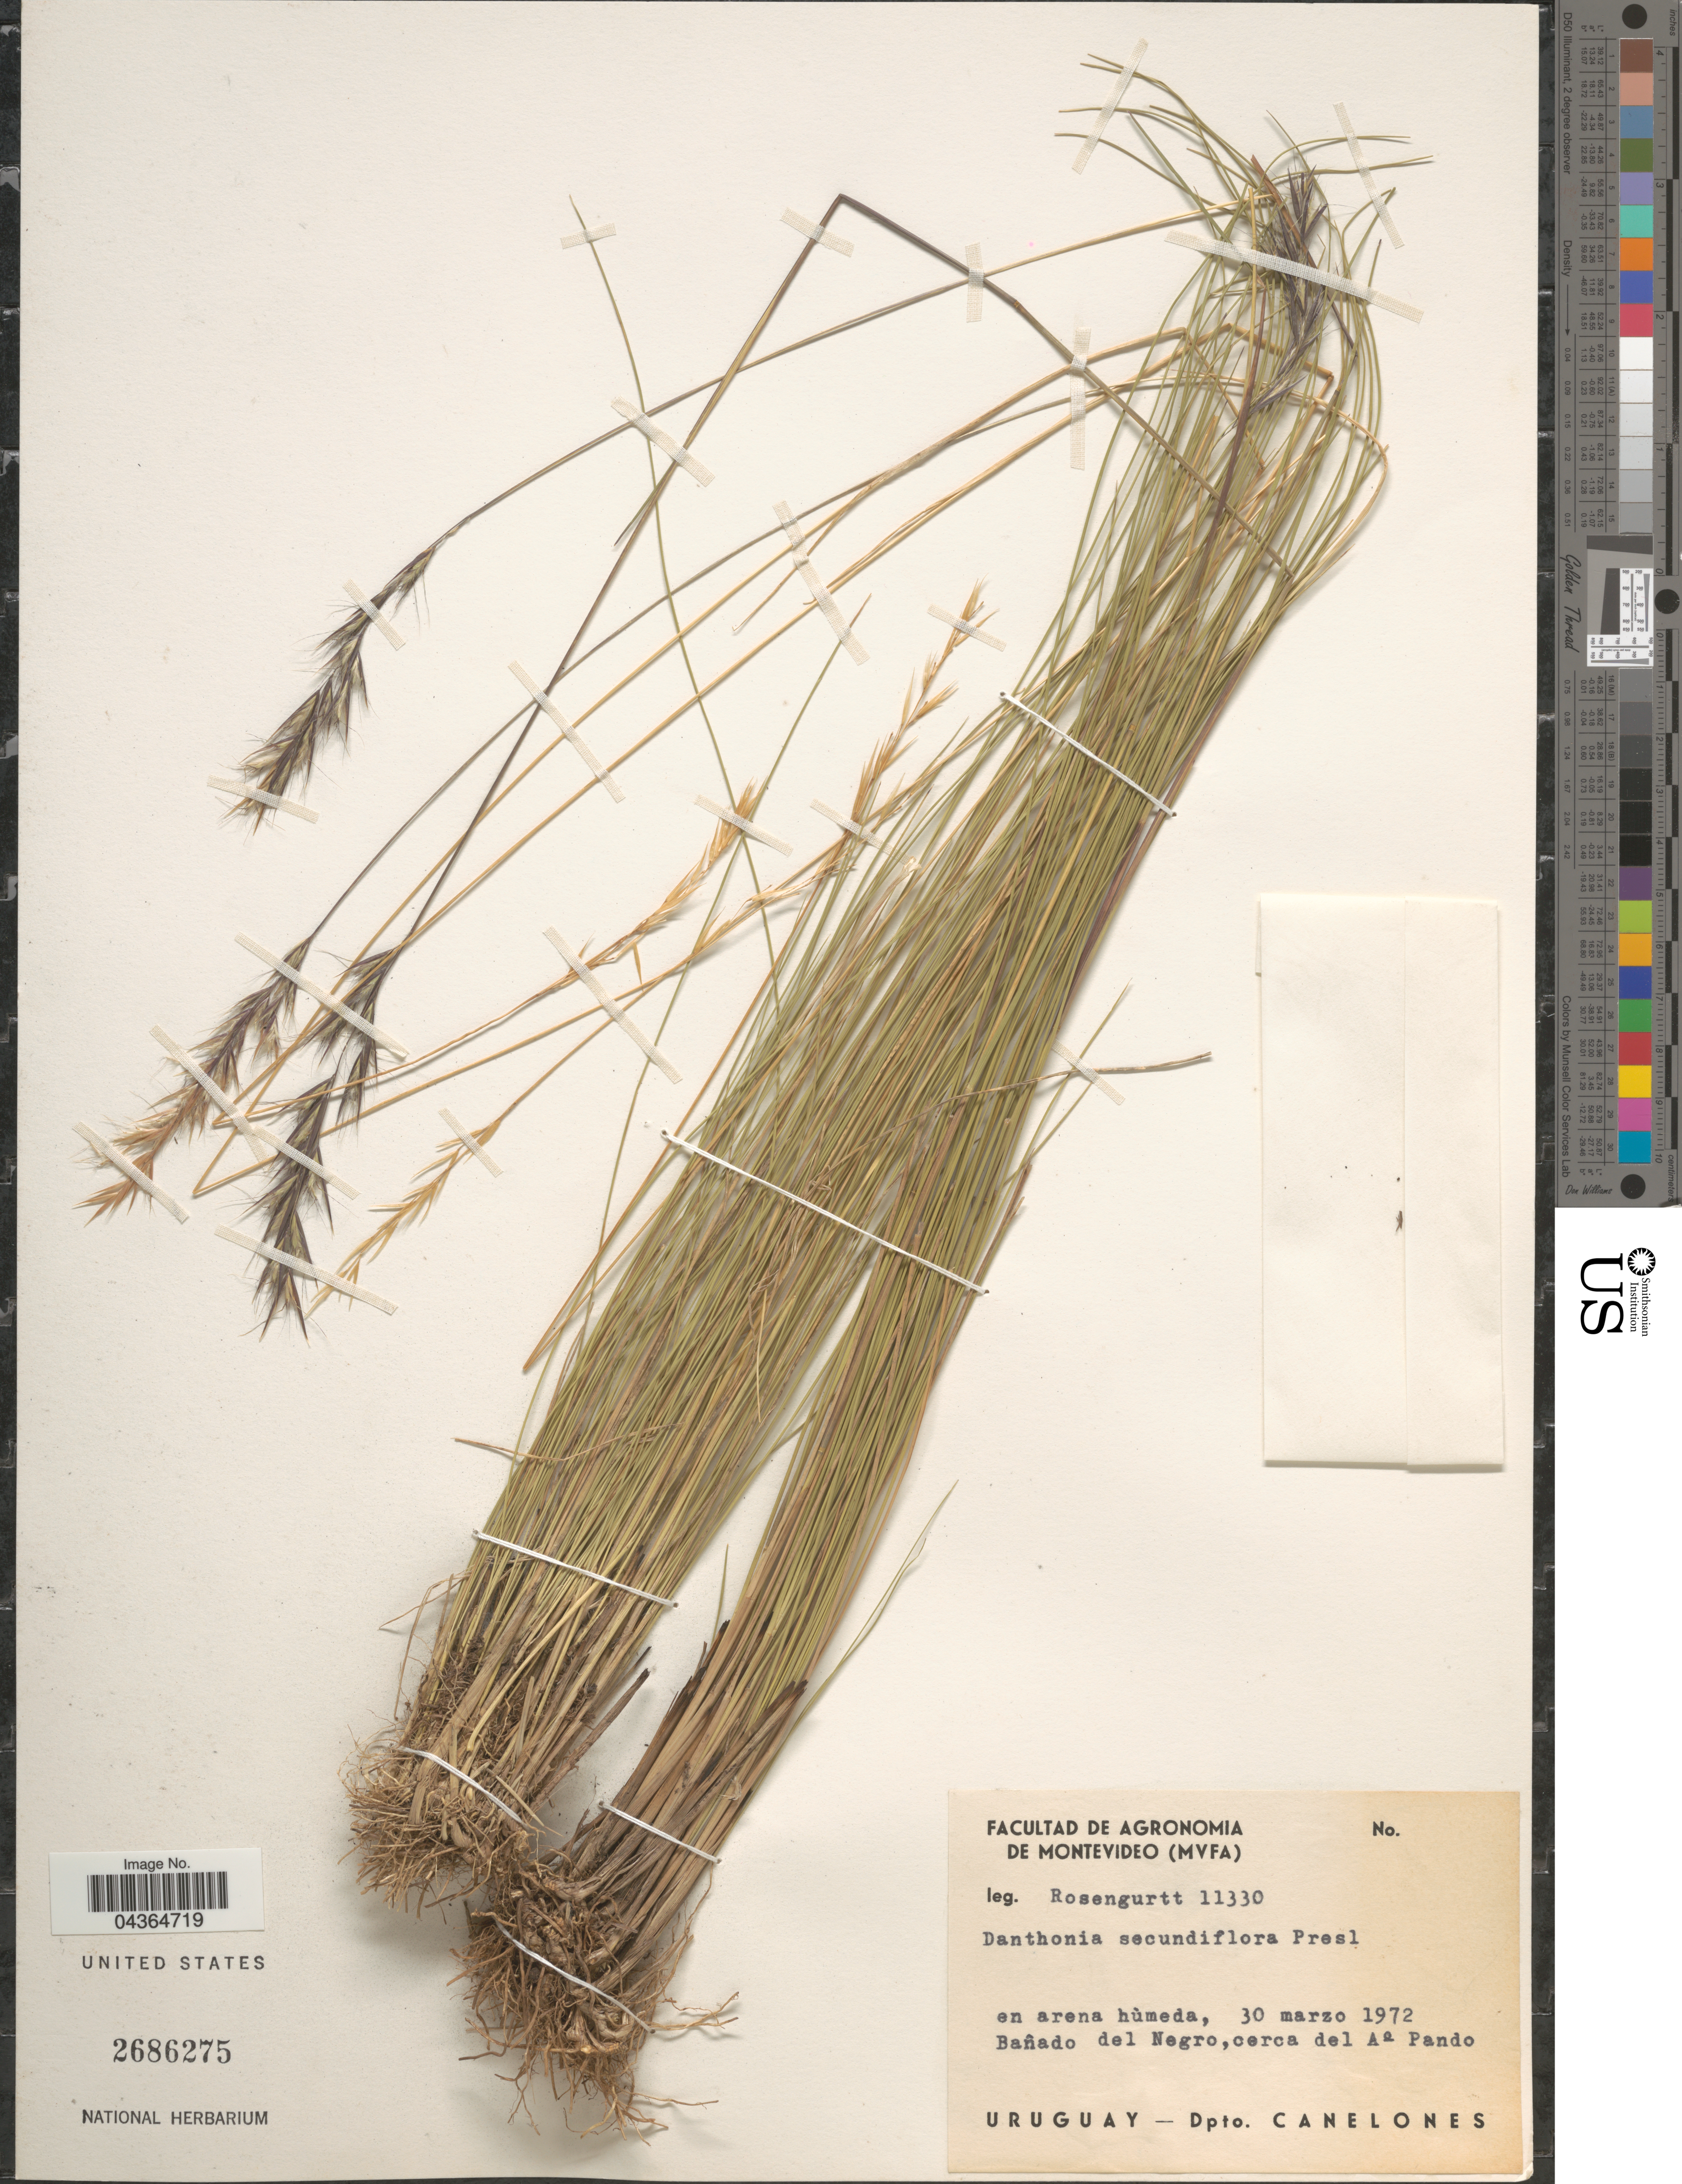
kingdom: Plantae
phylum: Tracheophyta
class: Liliopsida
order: Poales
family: Poaceae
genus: Danthonia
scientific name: Danthonia secundiflora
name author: J. Presl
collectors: Rosengurtt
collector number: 11330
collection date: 1972-03-30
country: Uruguay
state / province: Canelones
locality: Banado del Negro,cerca del A° Pando. Dpto. Canelones.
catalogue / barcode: US 2686275